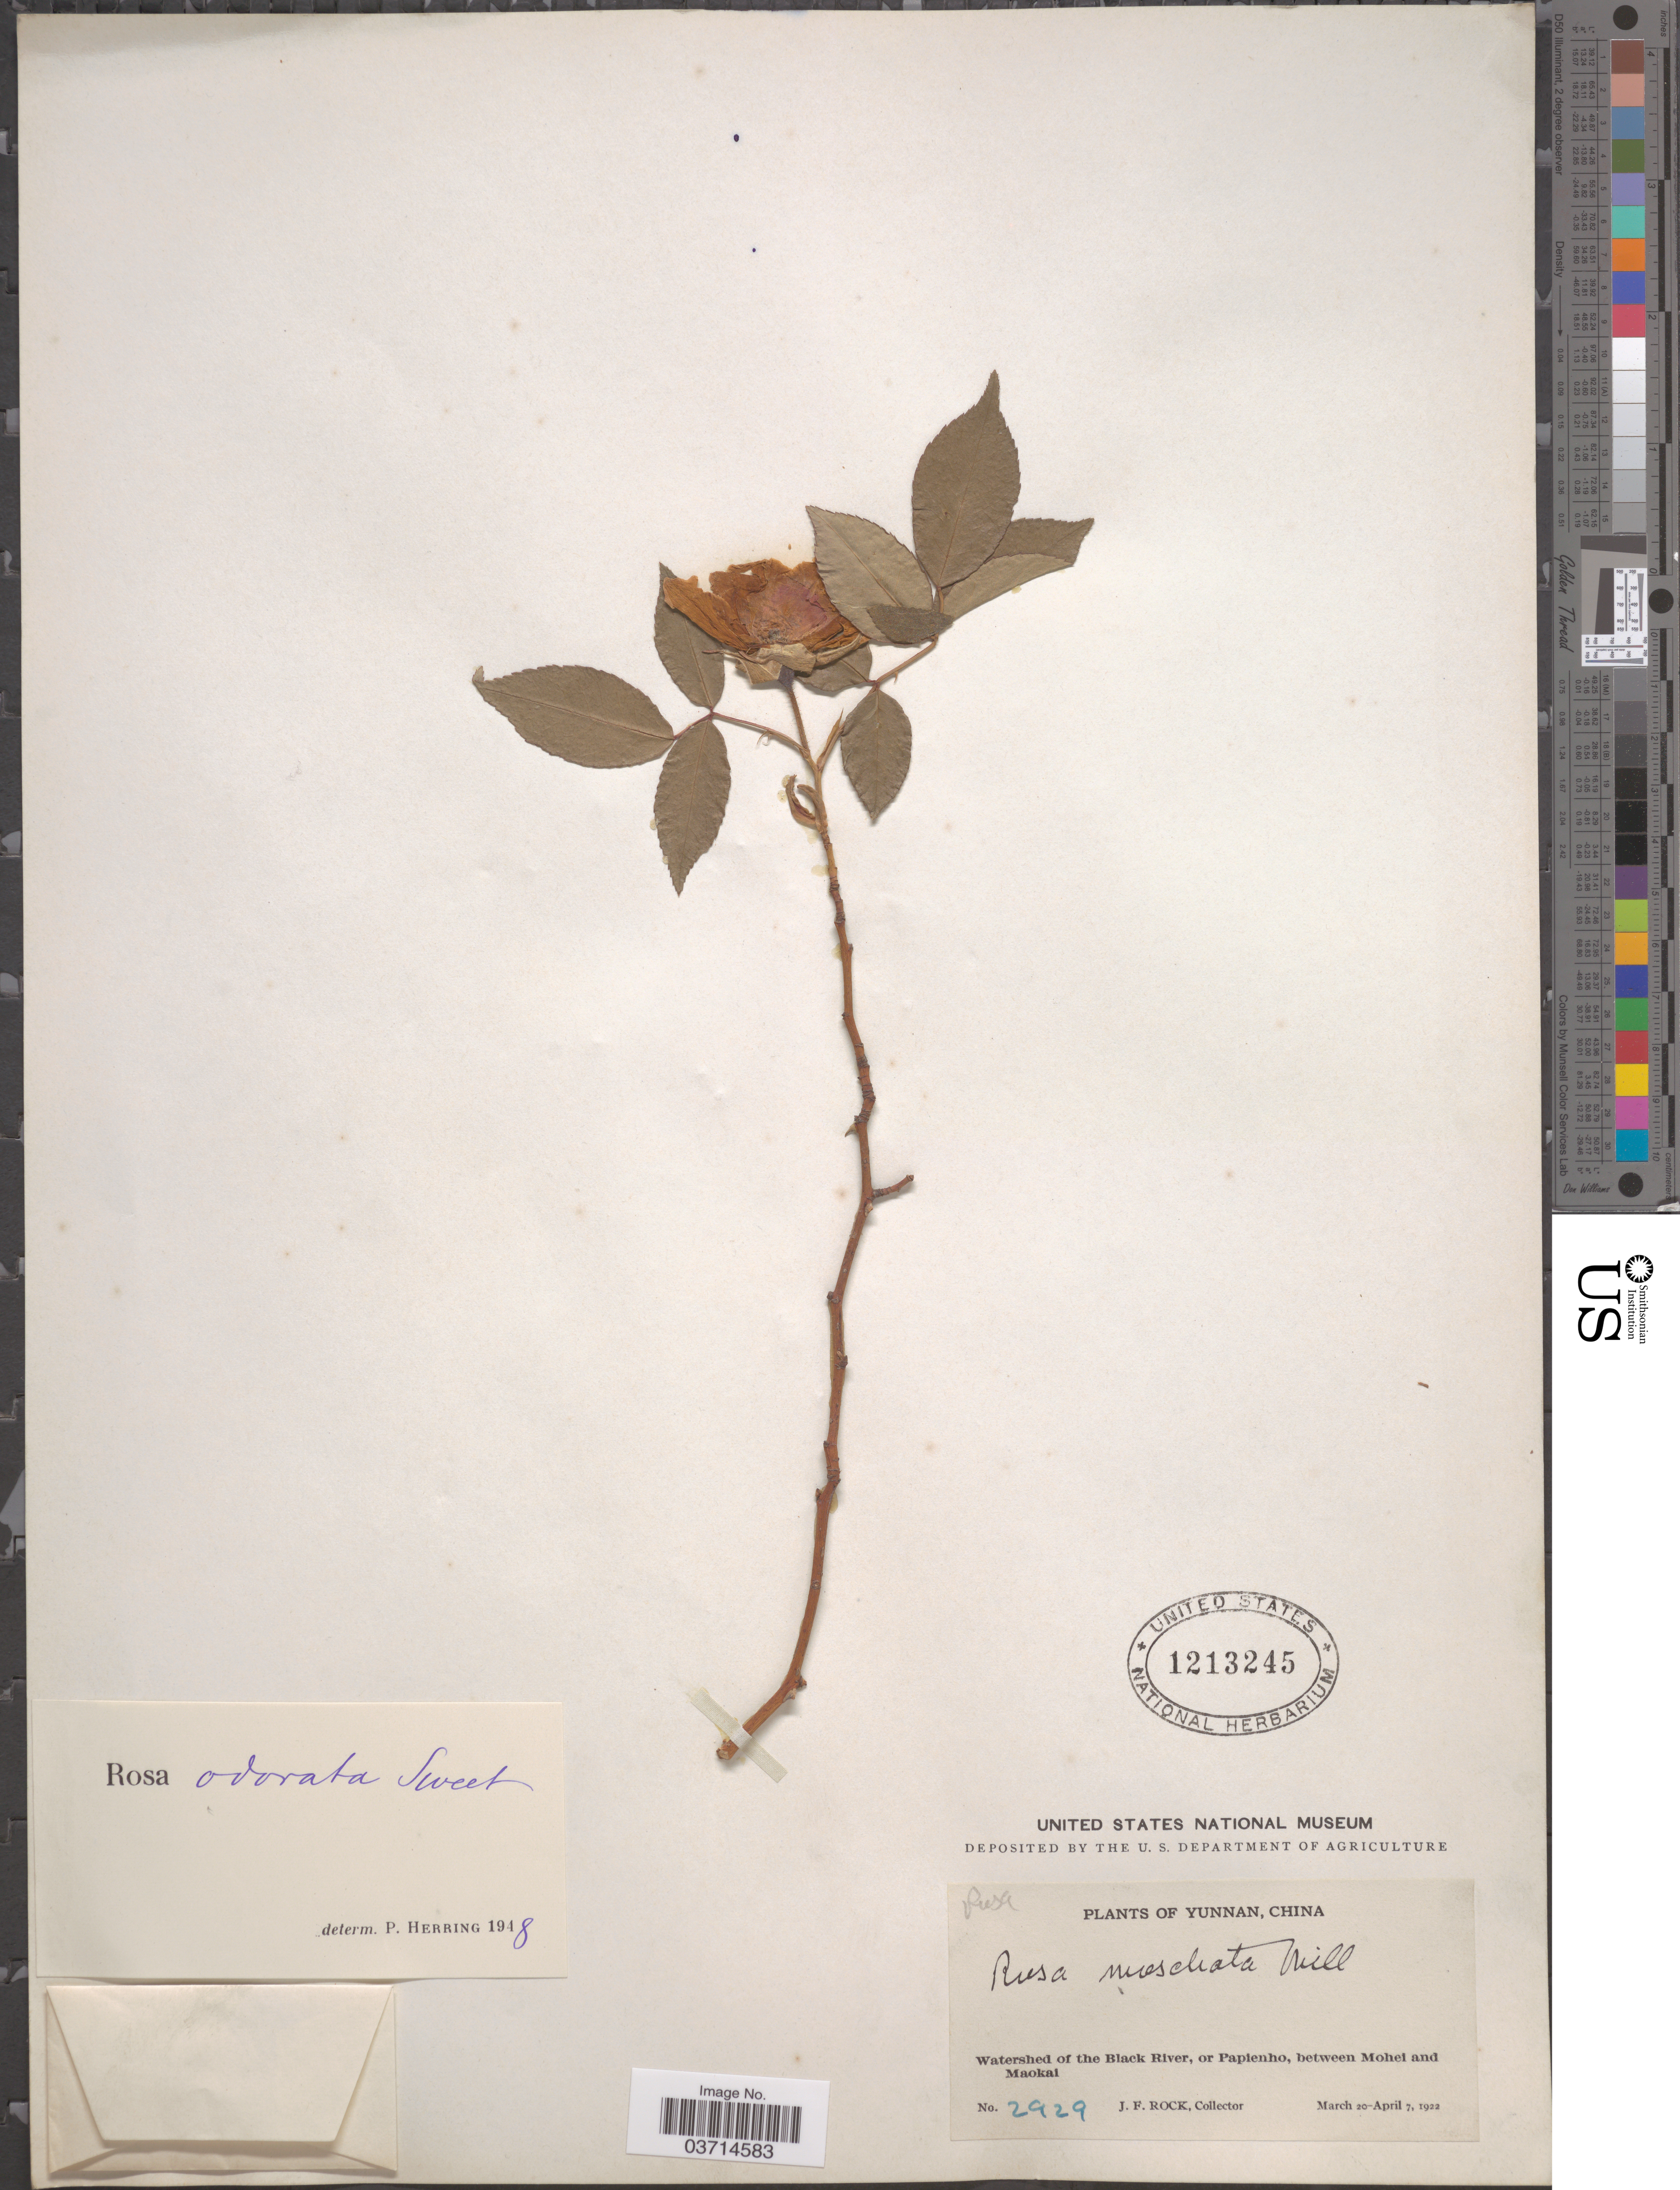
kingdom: Plantae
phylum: Tracheophyta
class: Magnoliopsida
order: Rosales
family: Rosaceae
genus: Rosa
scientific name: Rosa x odorata var. gigantea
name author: (Collett ex Crép.) Rehder & E.H. Wilson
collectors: J. Rock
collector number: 2929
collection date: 1922-03-20/1922-04-07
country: China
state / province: Yunnan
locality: Watershed of the Black River, or Papienho, beteen Mohei and Maokai.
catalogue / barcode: US 1213245